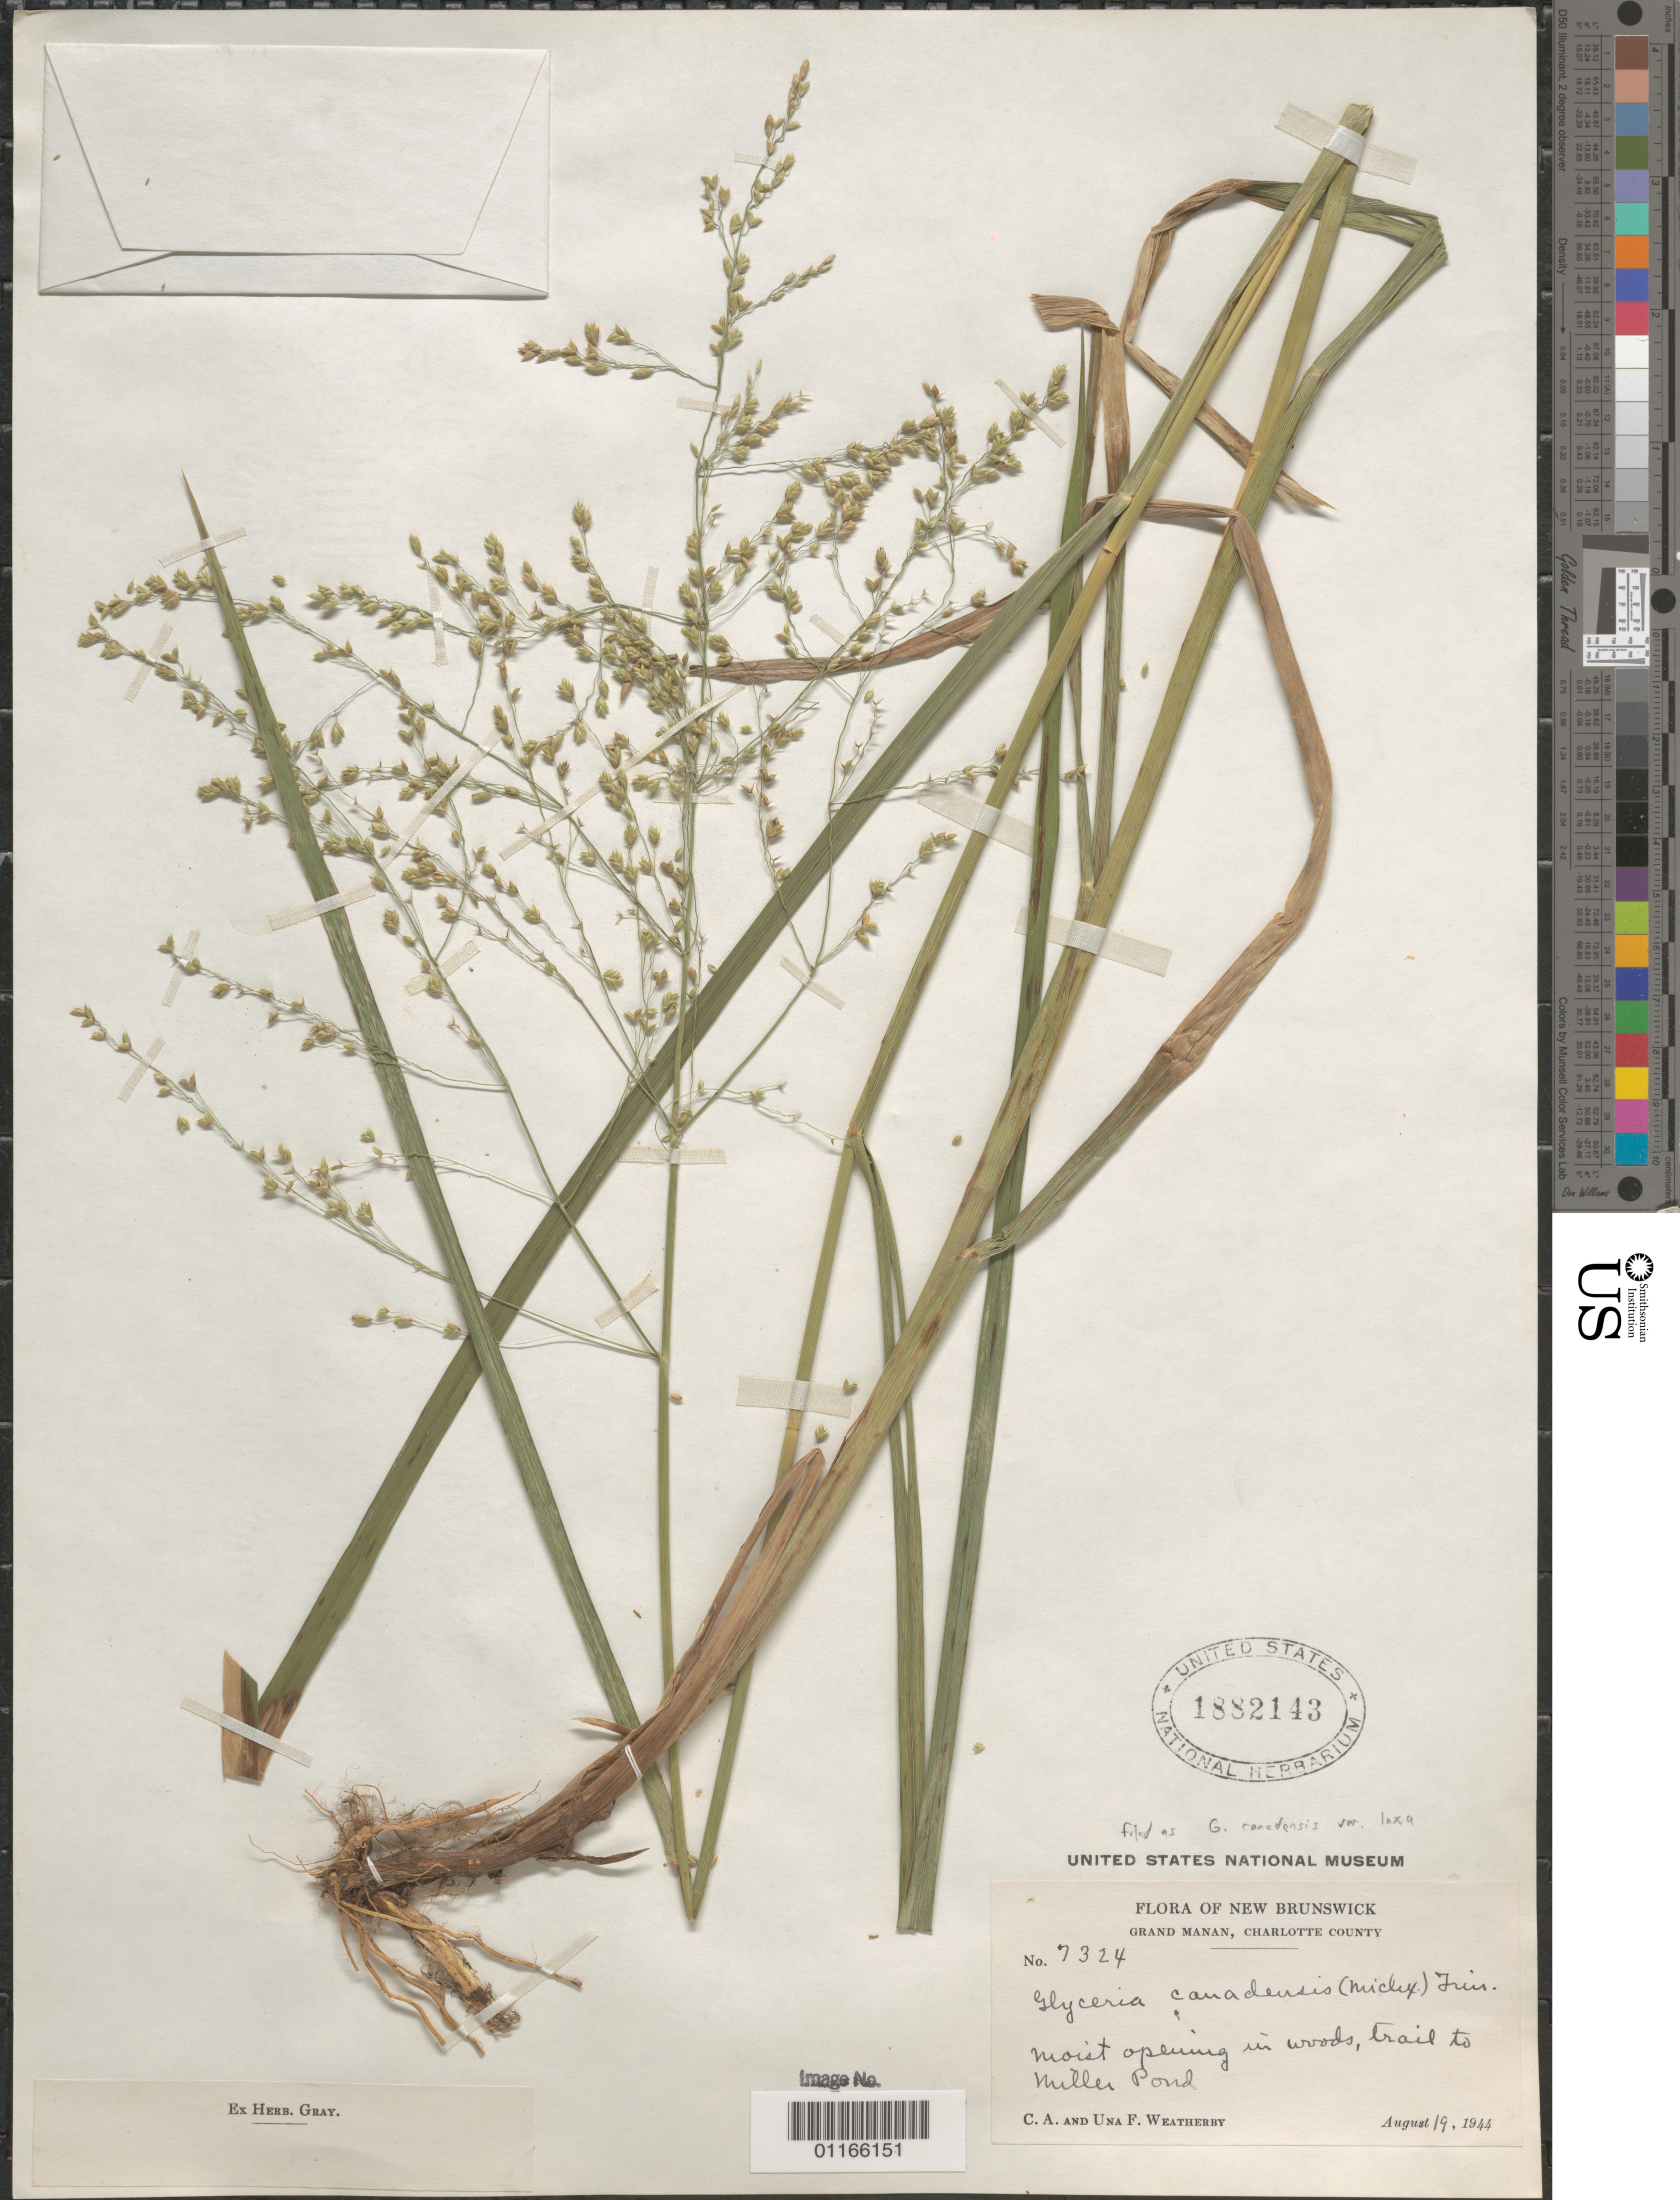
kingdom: Plantae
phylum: Tracheophyta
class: Liliopsida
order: Poales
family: Poaceae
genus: Glyceria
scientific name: Glyceria canadensis var. laxa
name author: (Scribn.) Hitchc.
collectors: C. A. Weatherby & U. Weatherby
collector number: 7324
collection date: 1944-08-19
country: Canada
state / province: New Brunswick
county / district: Charlotte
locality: Grand Manan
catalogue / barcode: US 1882143